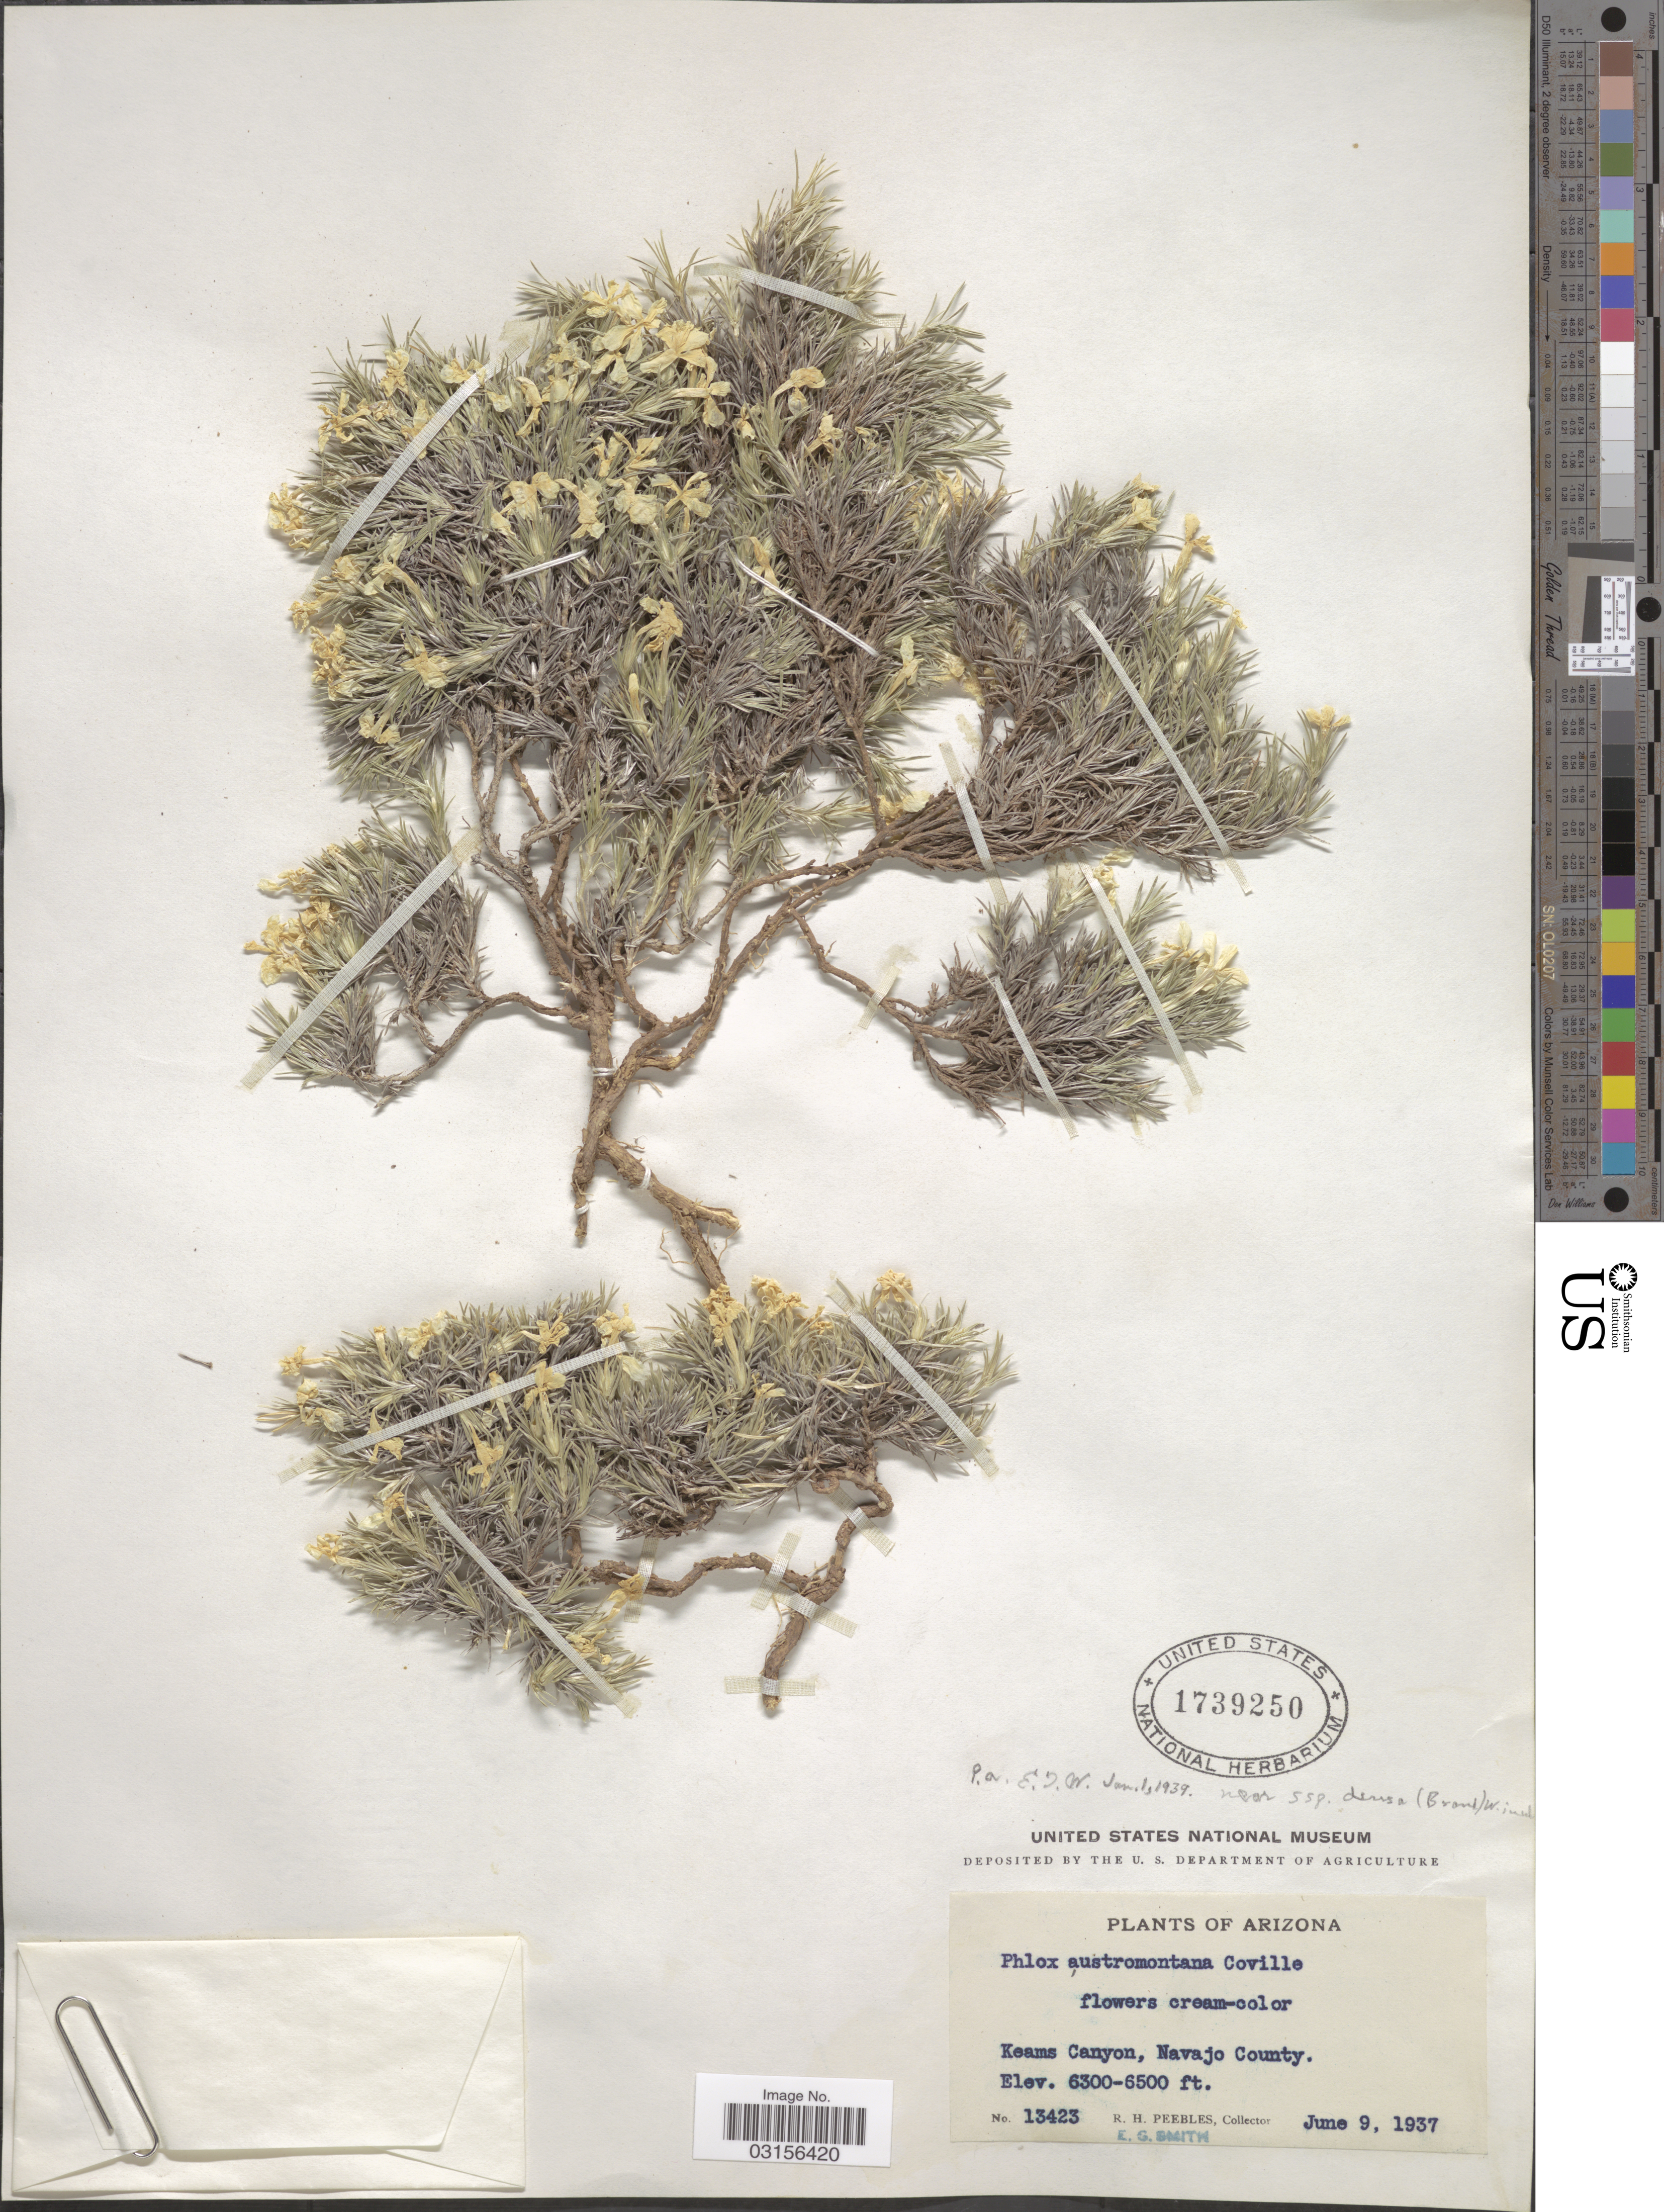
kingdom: Plantae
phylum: Tracheophyta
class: Magnoliopsida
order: Ericales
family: Polemoniaceae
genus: Phlox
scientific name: Phlox austromontana subsp. densa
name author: (Brand) Wherry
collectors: R. H. Peebles & E. G. Smith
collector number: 13423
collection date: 1937-06-09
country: United States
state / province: Arizona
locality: Keams Canyon, Navajo County.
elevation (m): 1920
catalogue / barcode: US 1739250